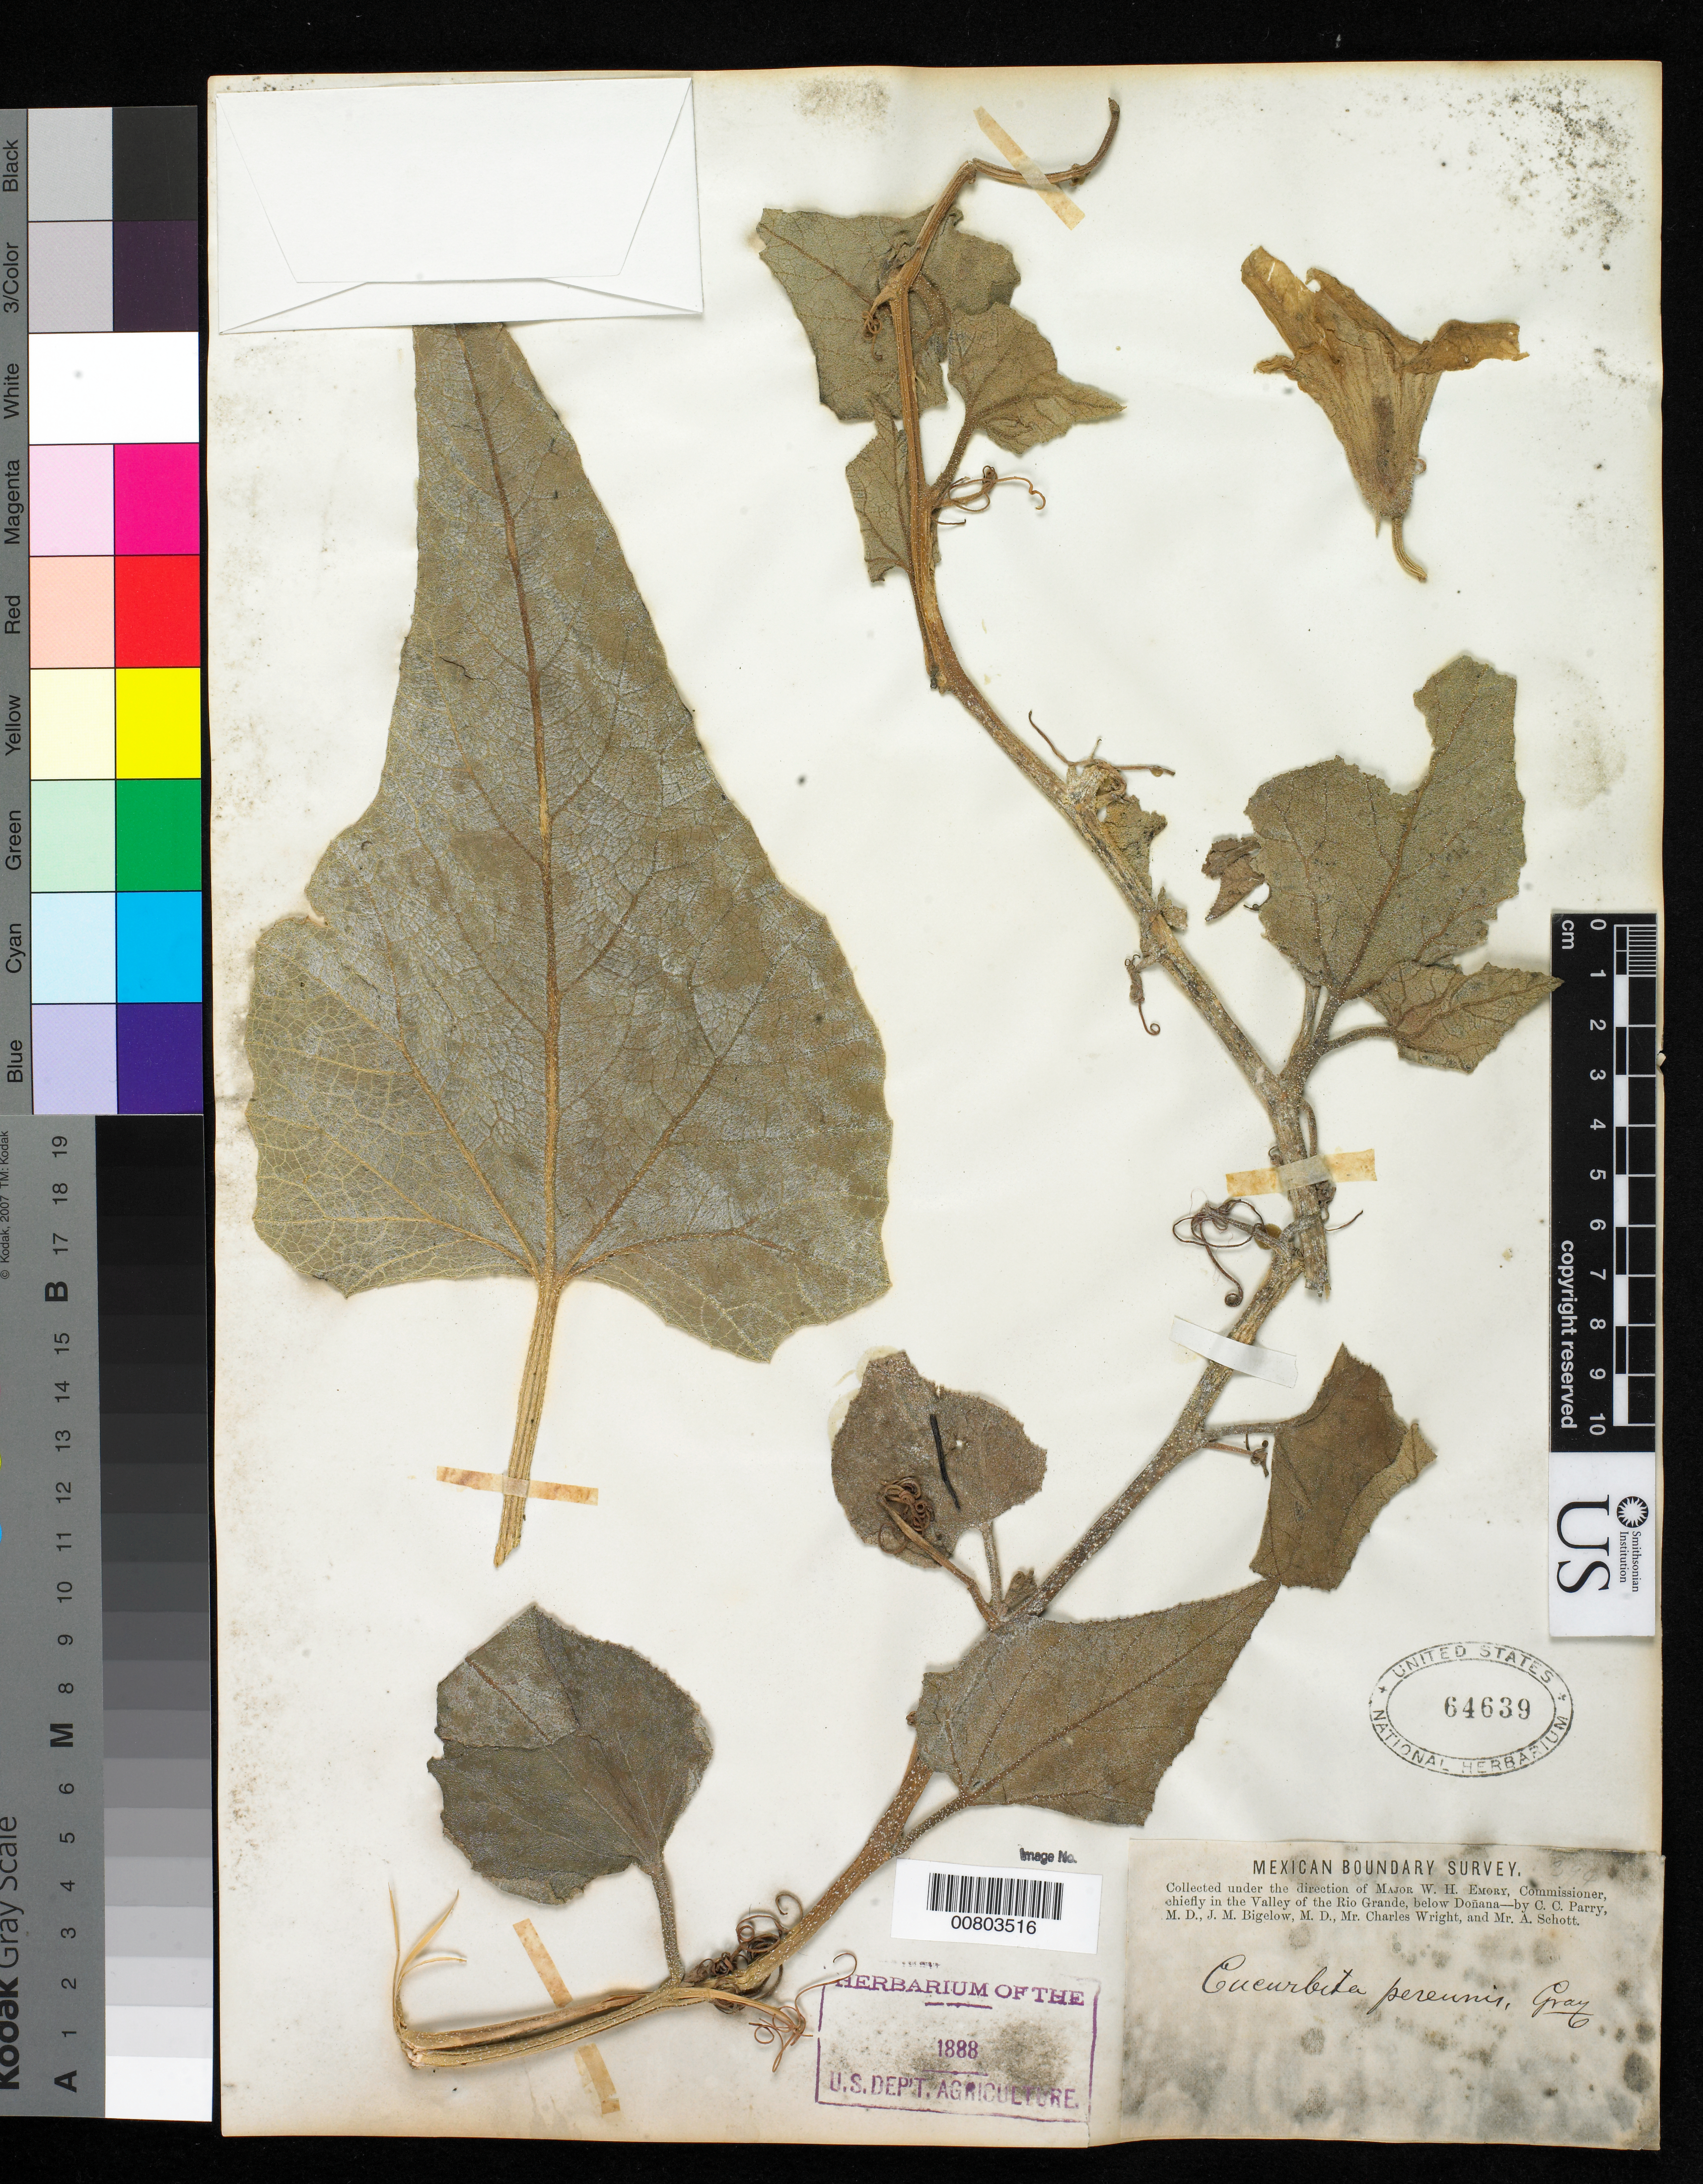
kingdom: Plantae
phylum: Tracheophyta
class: Magnoliopsida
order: Cucurbitales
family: Cucurbitaceae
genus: Cucurbita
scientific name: Cucurbita foetidissima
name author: Kunth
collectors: C. C. Parry, J. M. Bigelow, C. Wright & A. C. V. Schott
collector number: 394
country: United States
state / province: New Mexico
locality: Valley of the Rio Grande, below Doñana, New Mexico.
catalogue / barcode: US 64639